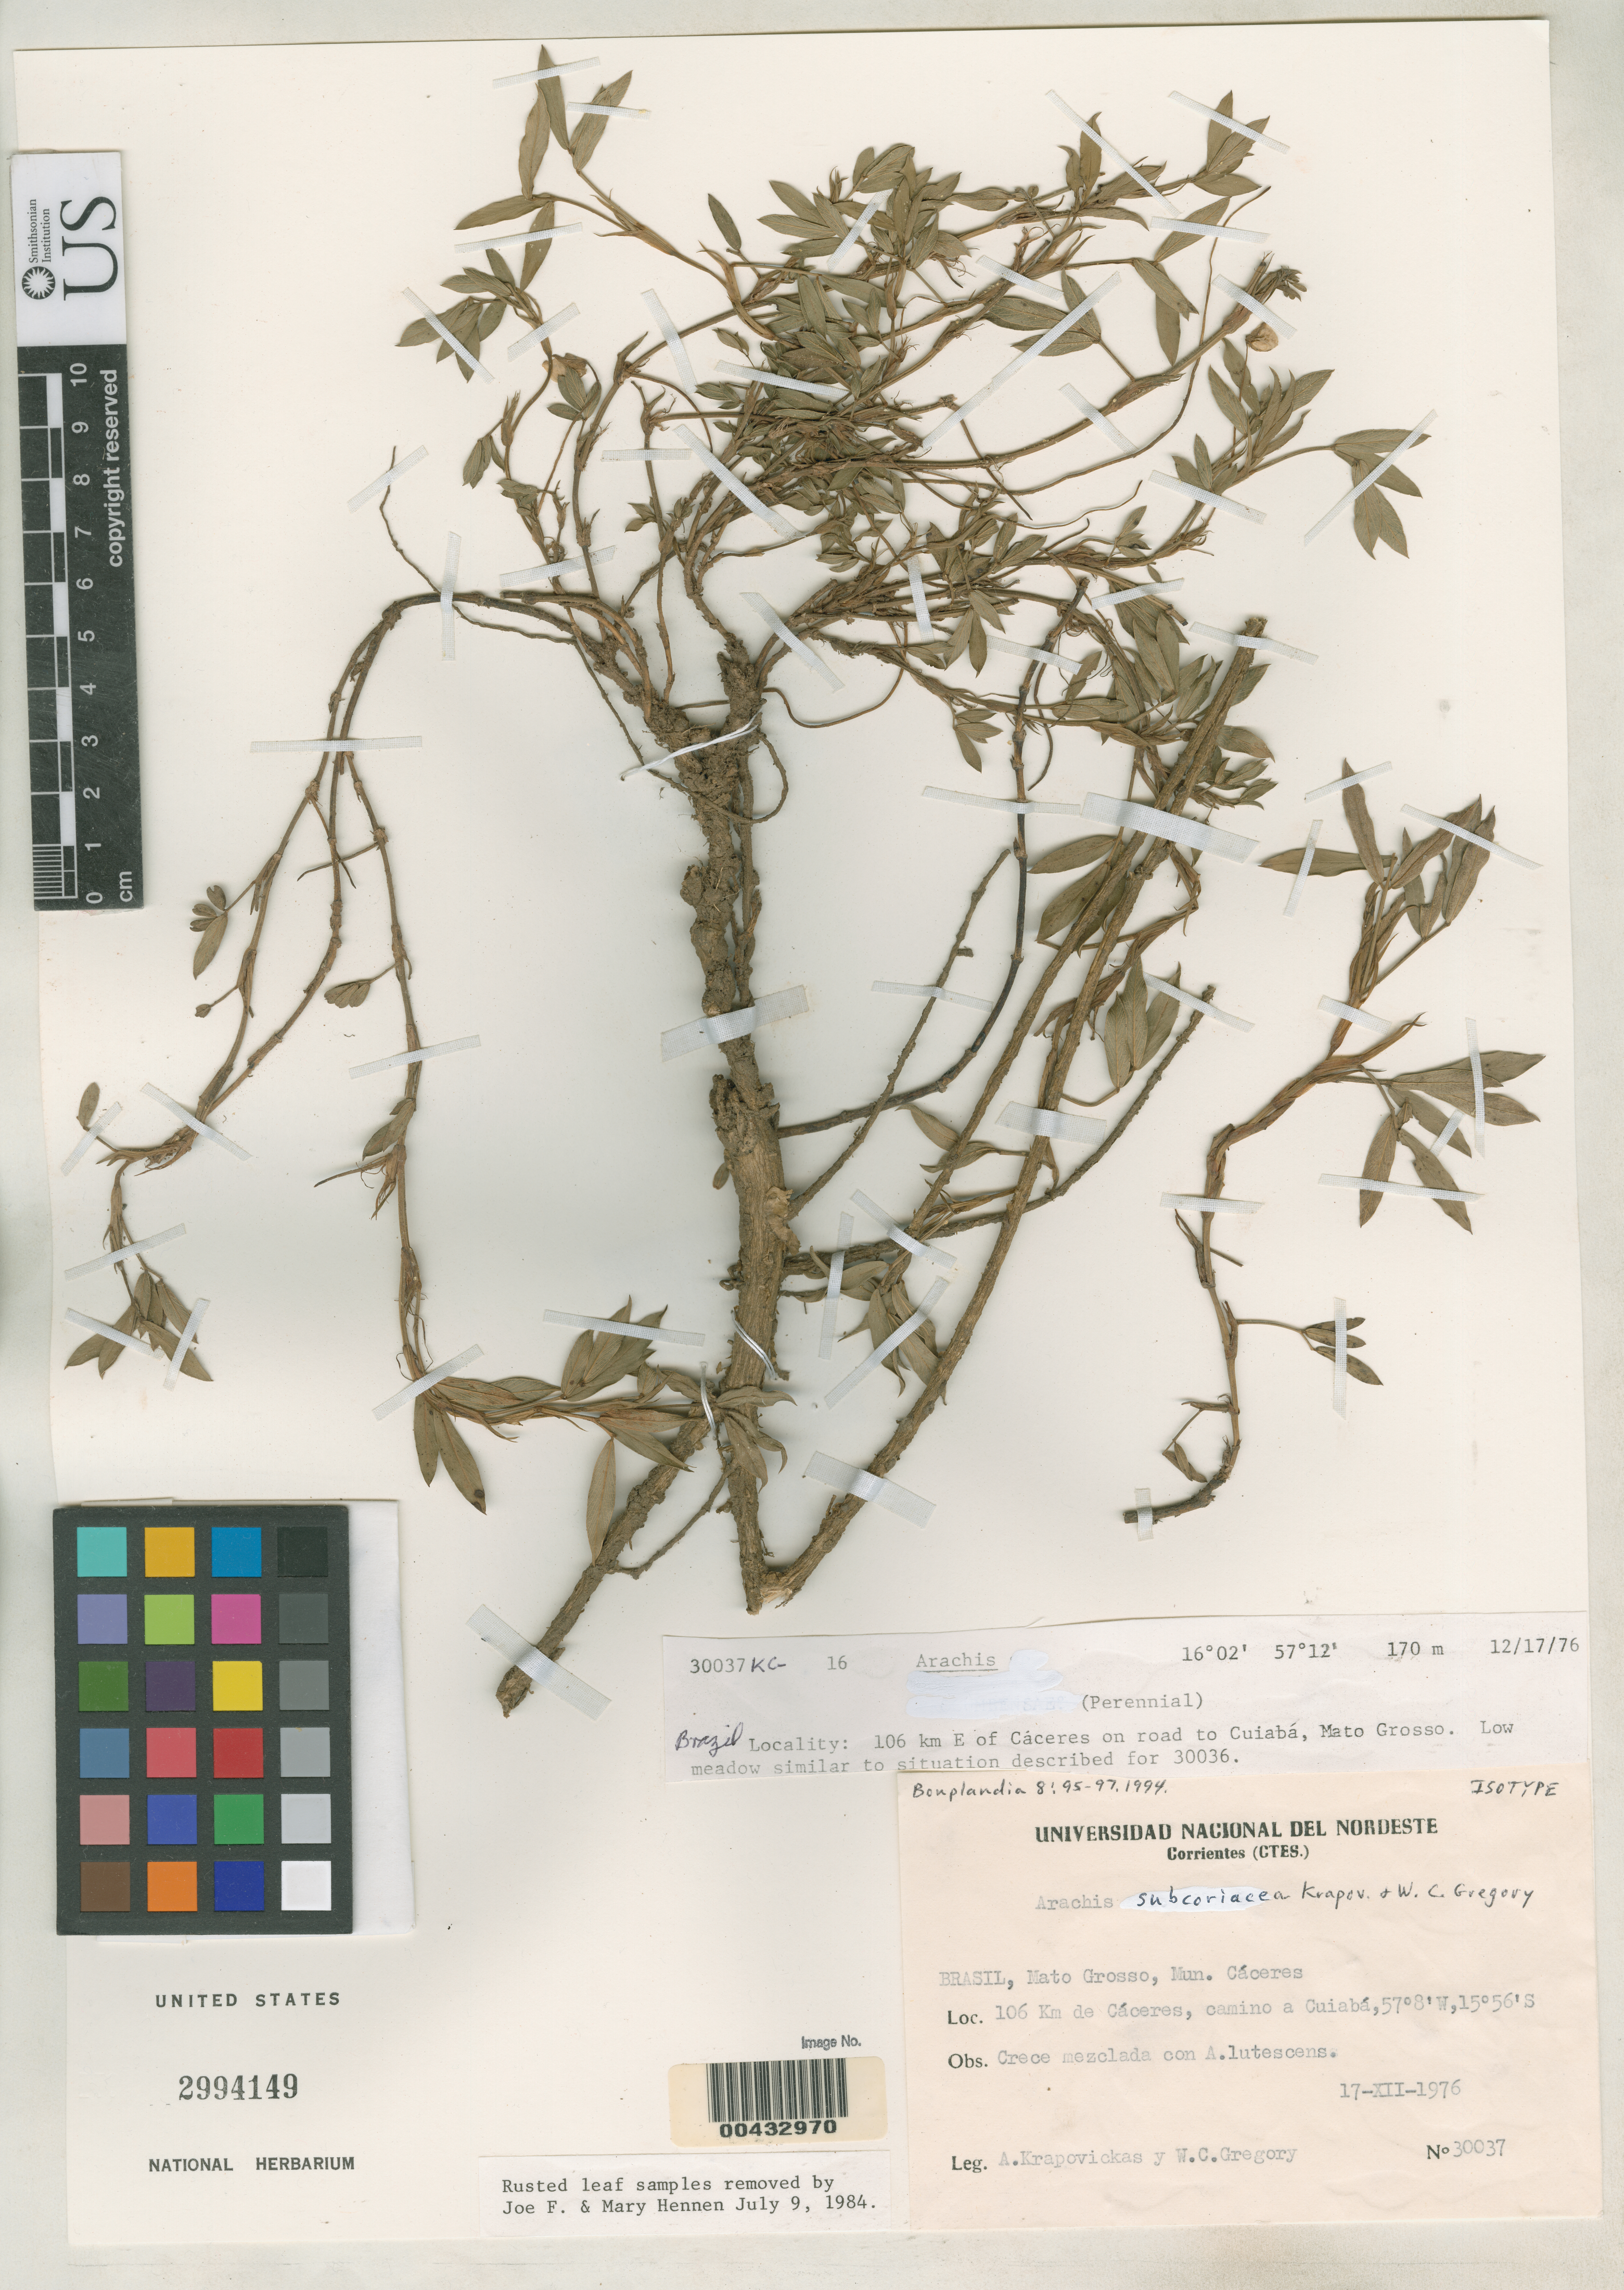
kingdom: Plantae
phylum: Tracheophyta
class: Magnoliopsida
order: Fabales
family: Fabaceae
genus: Arachis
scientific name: Arachis subcoriacea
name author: Krapov. & W.C. Greg.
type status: Isotype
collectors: A. Krapovickas & A. Gregory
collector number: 30037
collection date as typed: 17 Dec 1976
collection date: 1976-12-17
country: Brazil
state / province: Mato Grosso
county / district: Cáceres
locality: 106 km de Caceres, Camino a Cuiaba.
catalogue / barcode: US 2994149